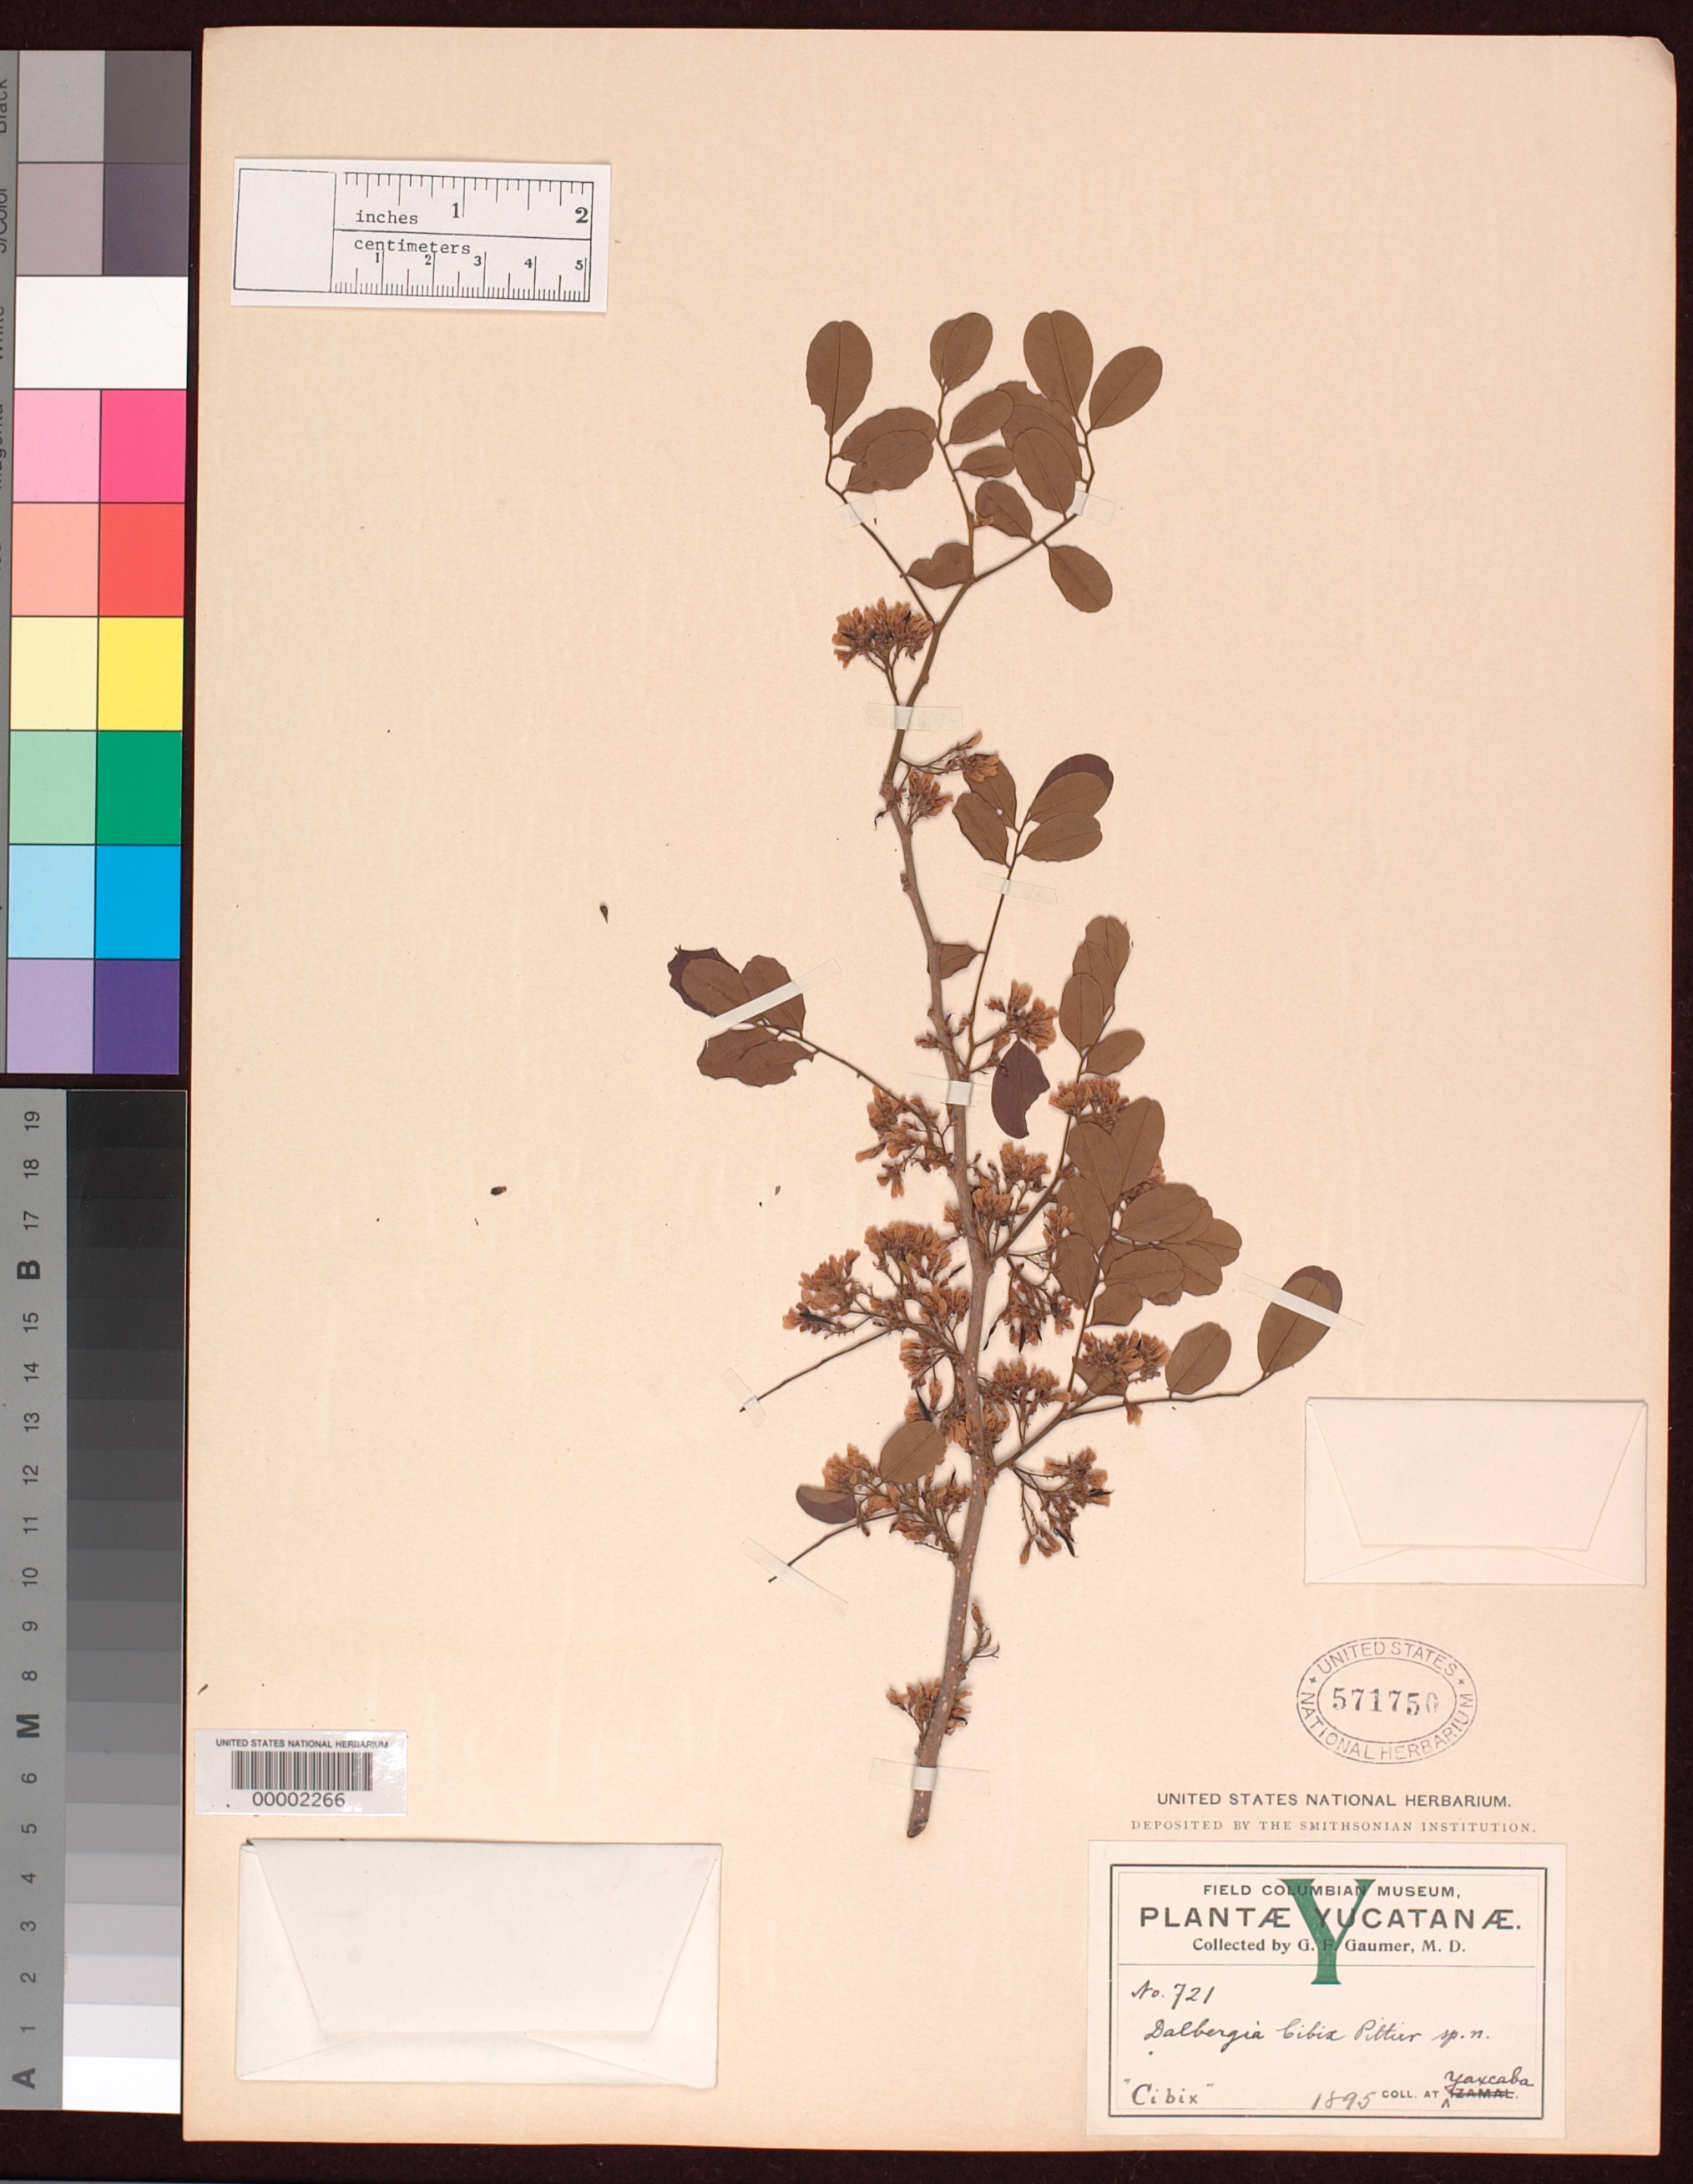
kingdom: Plantae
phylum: Tracheophyta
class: Magnoliopsida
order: Fabales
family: Fabaceae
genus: Dalbergia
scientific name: Dalbergia cibix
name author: Pittier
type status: Holotype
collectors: G. F. Gaumer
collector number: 721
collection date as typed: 1895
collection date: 1895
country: Mexico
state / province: Yucatán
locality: Yaxcaba.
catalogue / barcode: US 571750